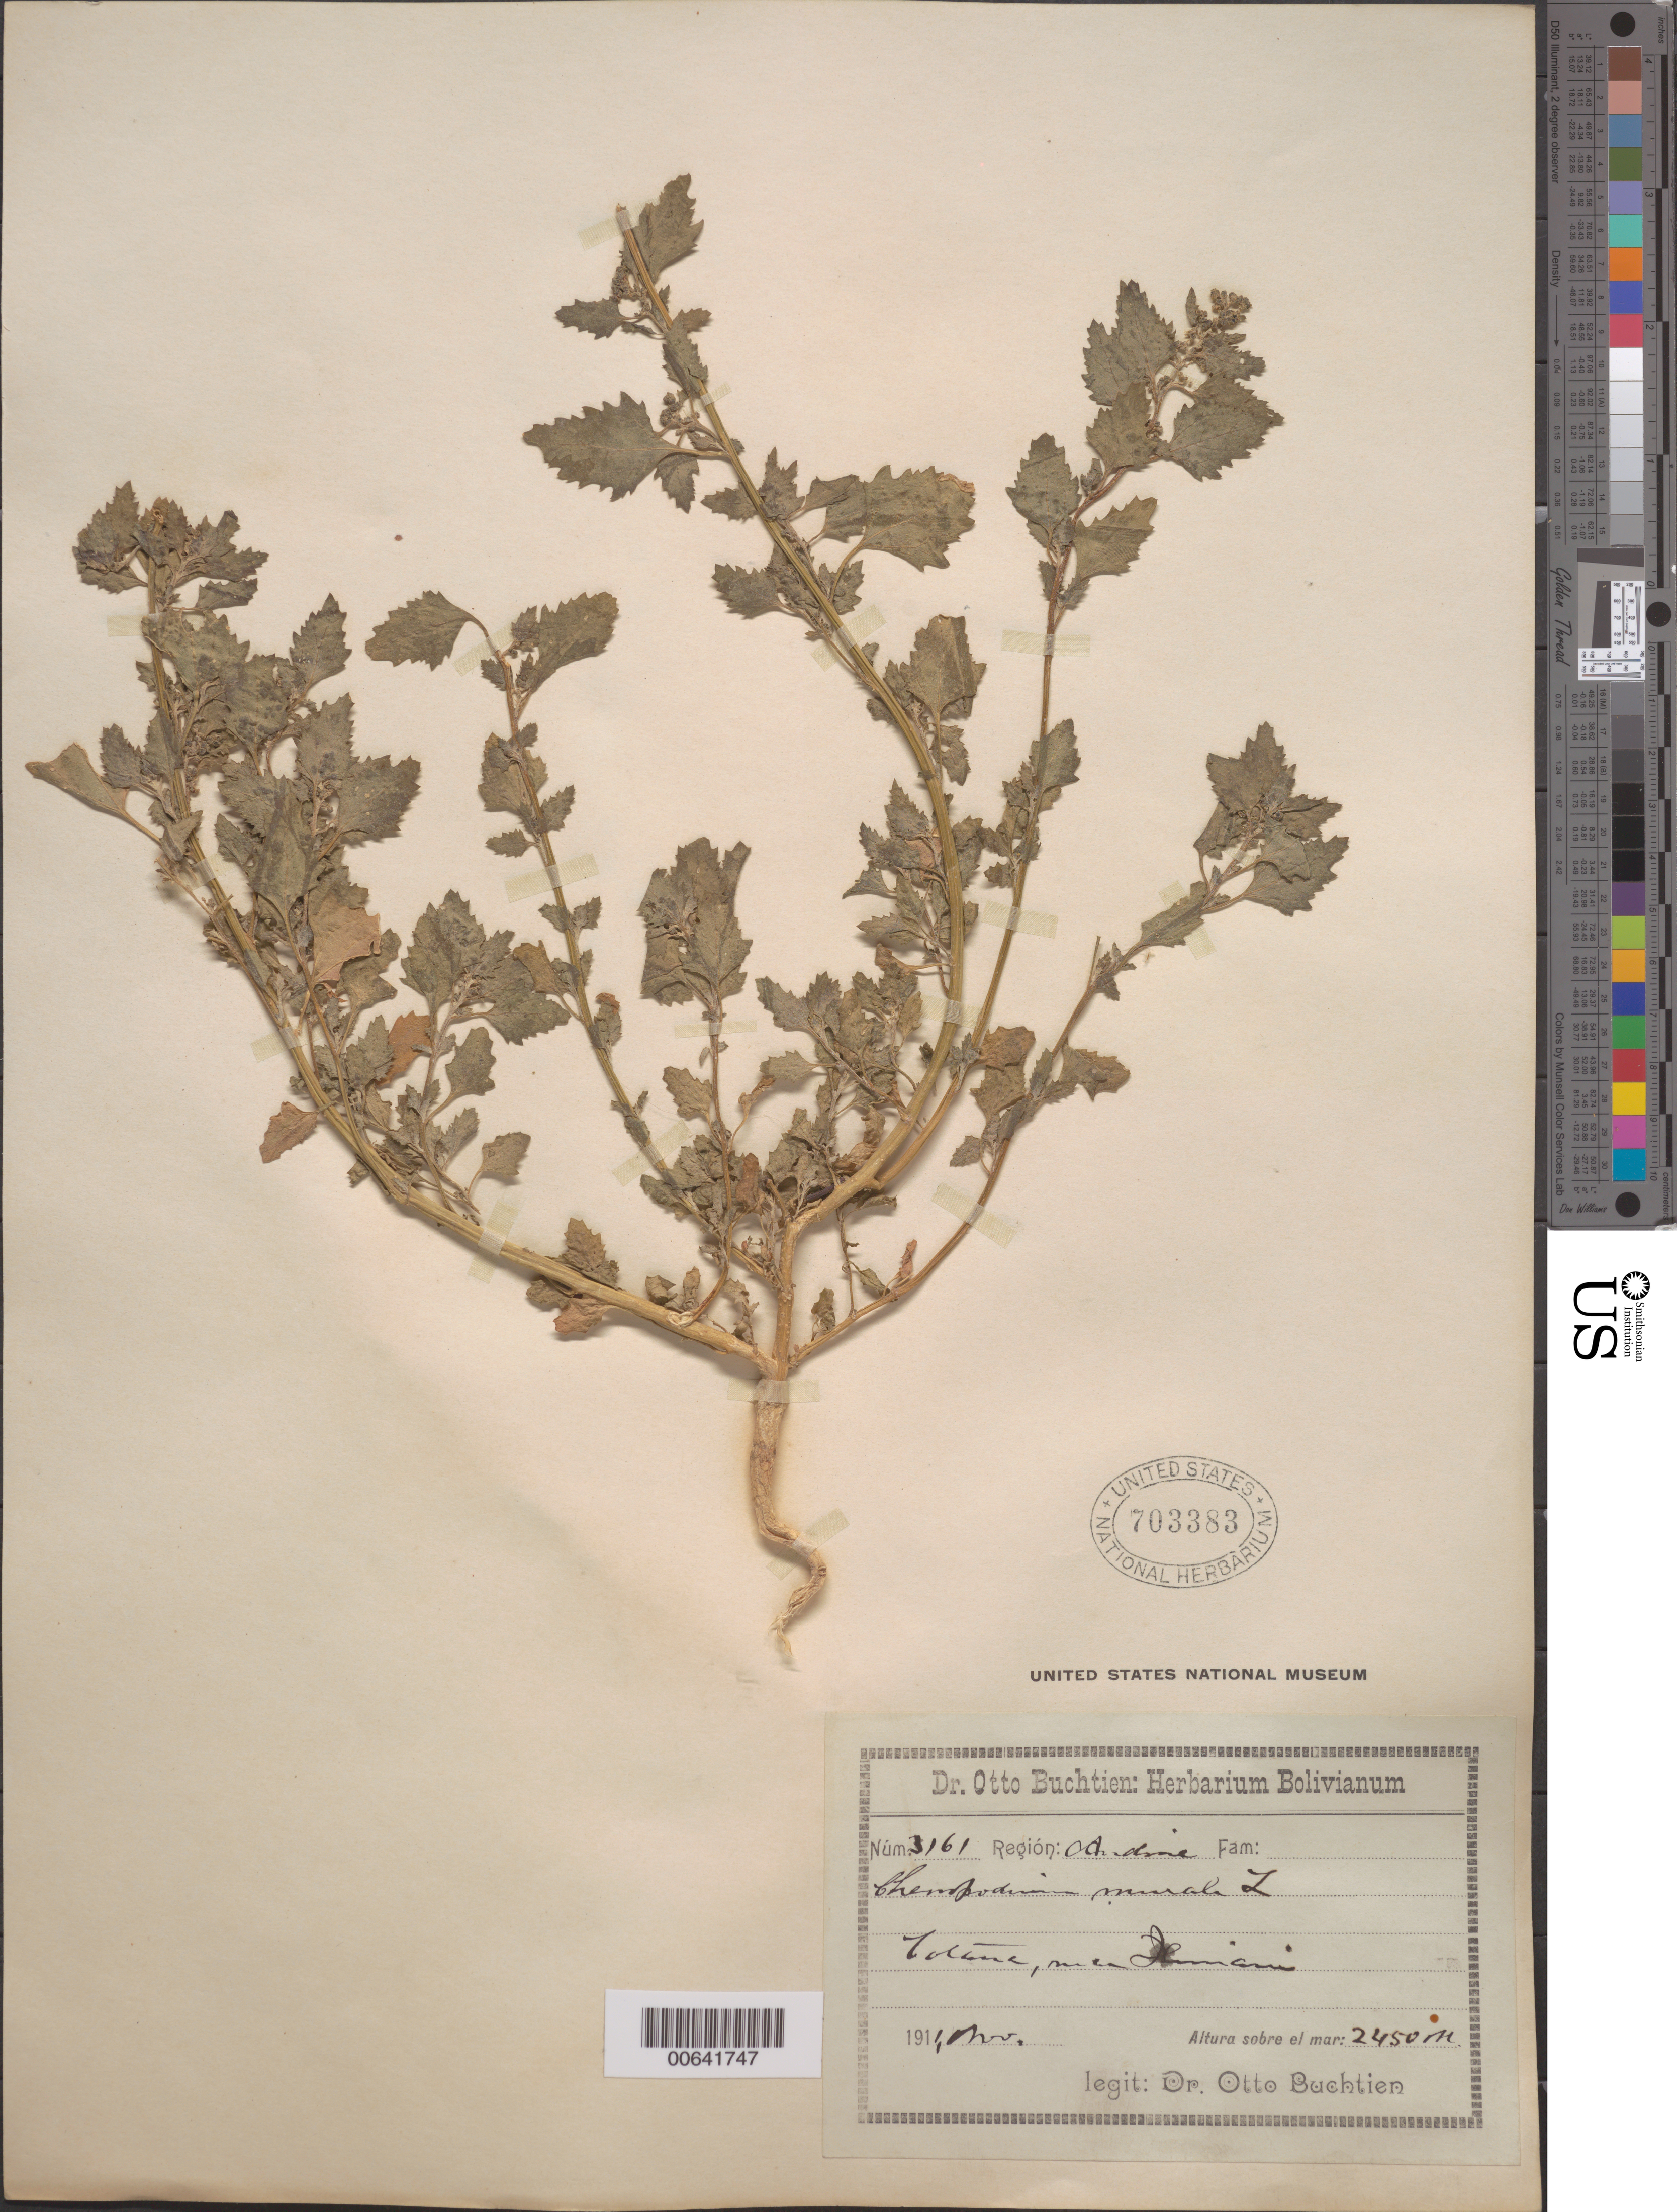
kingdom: Plantae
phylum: Tracheophyta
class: Magnoliopsida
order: Caryophyllales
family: Amaranthaceae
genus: Chenopodium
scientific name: Chenopodium murale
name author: L.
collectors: O. Buchtien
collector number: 3161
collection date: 1911-11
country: Bolivia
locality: Región: Andine. Cotaña near Illimani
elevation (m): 2450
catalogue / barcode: US 703383